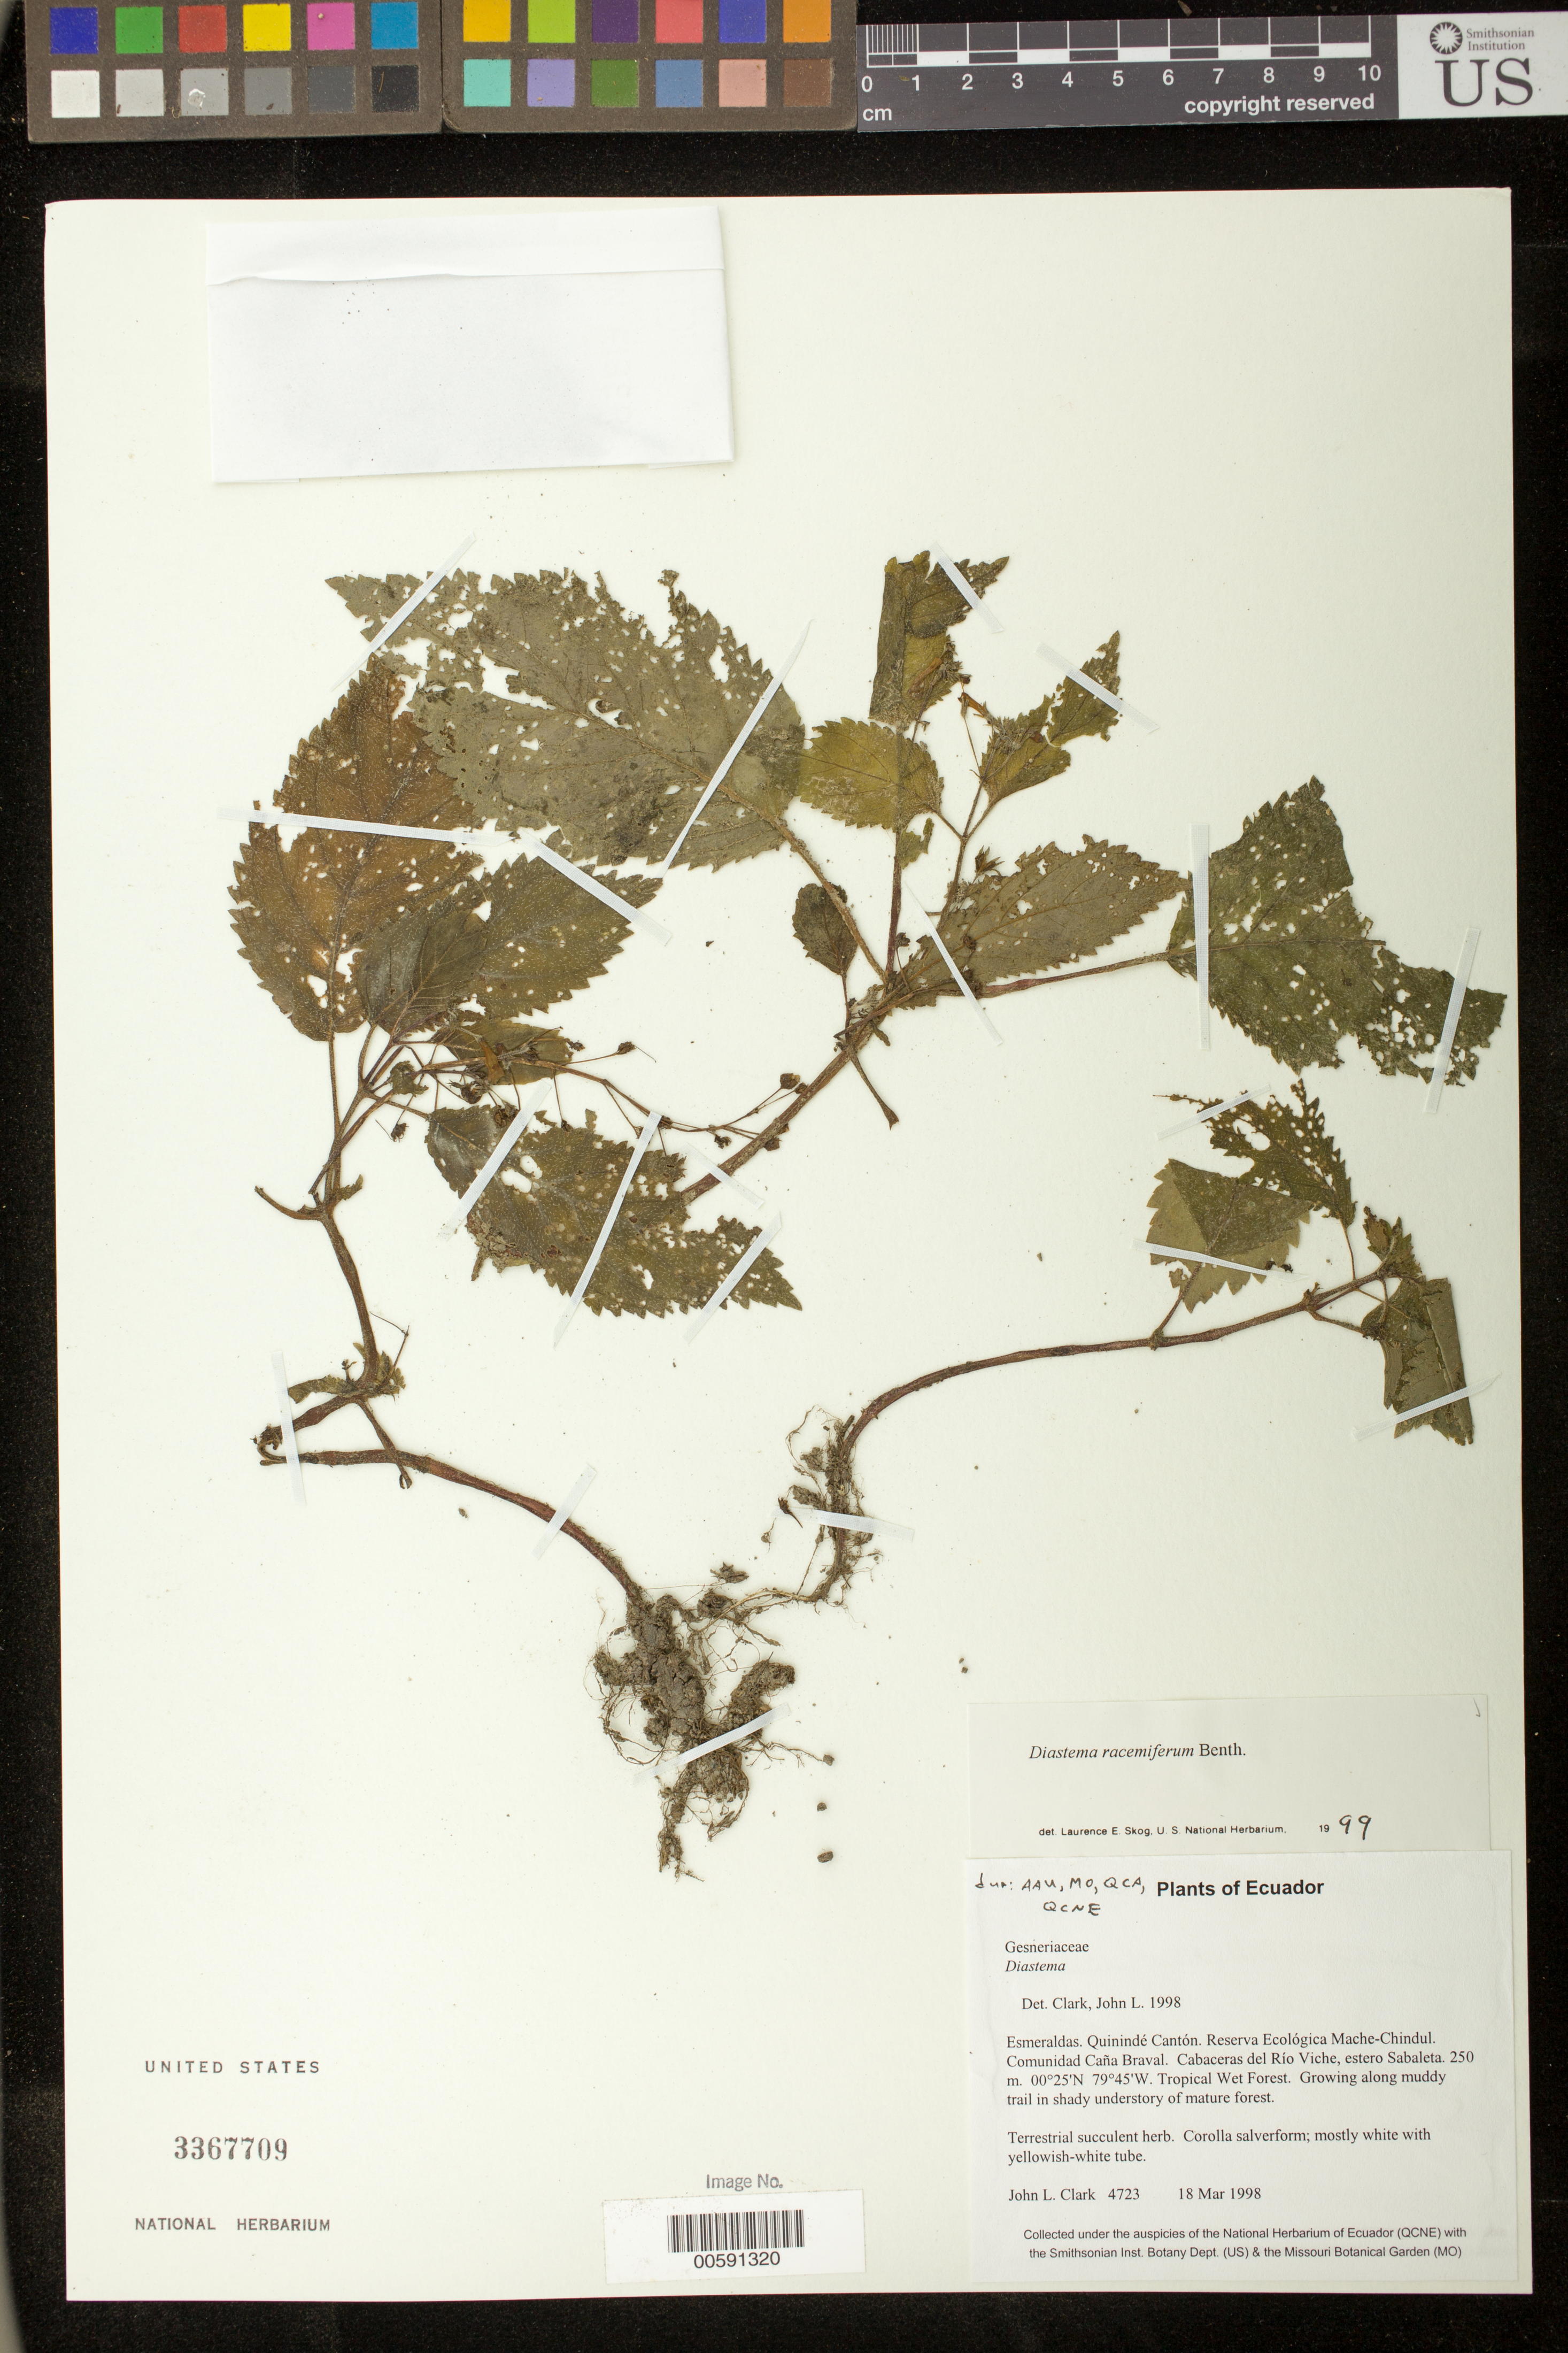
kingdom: Plantae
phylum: Tracheophyta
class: Magnoliopsida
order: Lamiales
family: Gesneriaceae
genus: Diastema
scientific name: Diastema racemiferum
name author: Benth.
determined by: Skog, Laurence E.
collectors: J. L. Clark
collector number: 4723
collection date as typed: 18 Mar 1998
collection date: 1998-03-18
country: Ecuador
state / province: Esmeraldas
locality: Quinindé Cantón. Reserva Ecológica Mache-Chindul. Comunidad Caña Braval. Cabaceras del Río Viche, estero Sabaleta.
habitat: Tropical Wet Forest. Growing along muddy trail in shady understory of mature forest.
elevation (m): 250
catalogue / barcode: US 3367709